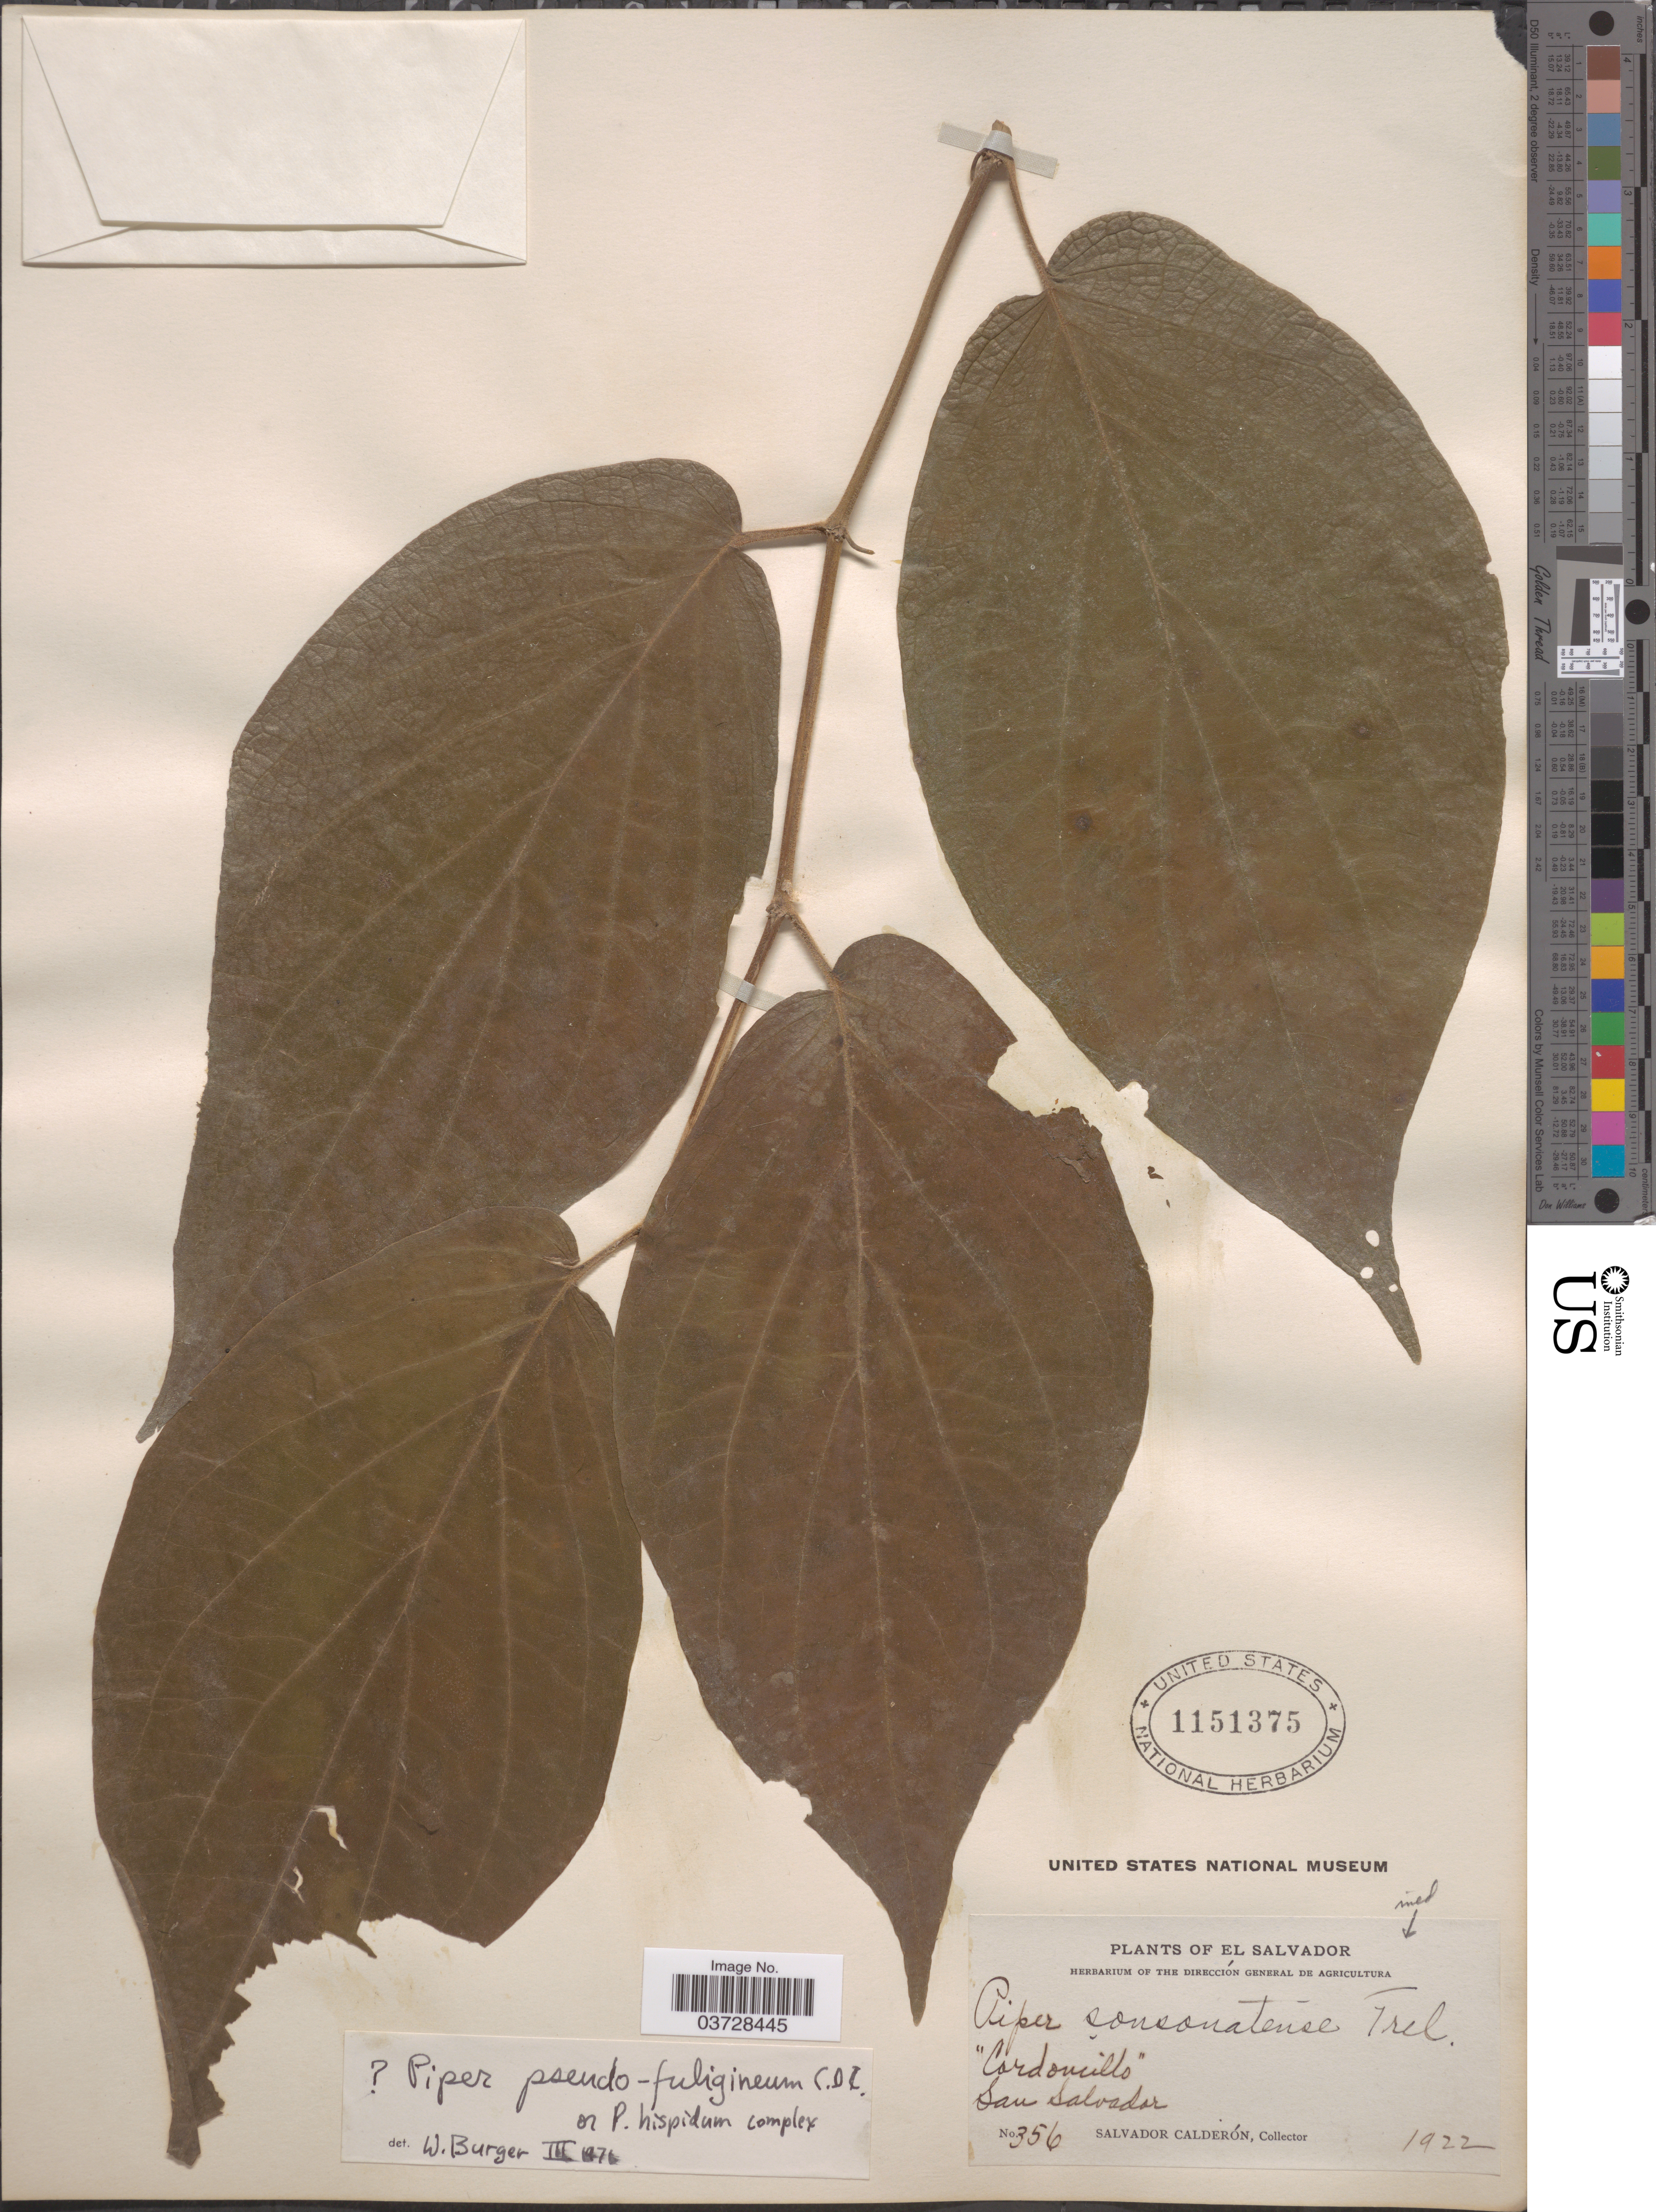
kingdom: Plantae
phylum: Tracheophyta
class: Magnoliopsida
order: Piperales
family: Piperaceae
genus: Piper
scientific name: Piper pseudofuligineum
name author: C. DC.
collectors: S. Calderón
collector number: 356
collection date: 1922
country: El Salvador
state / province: San Salvador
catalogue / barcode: US 1151375